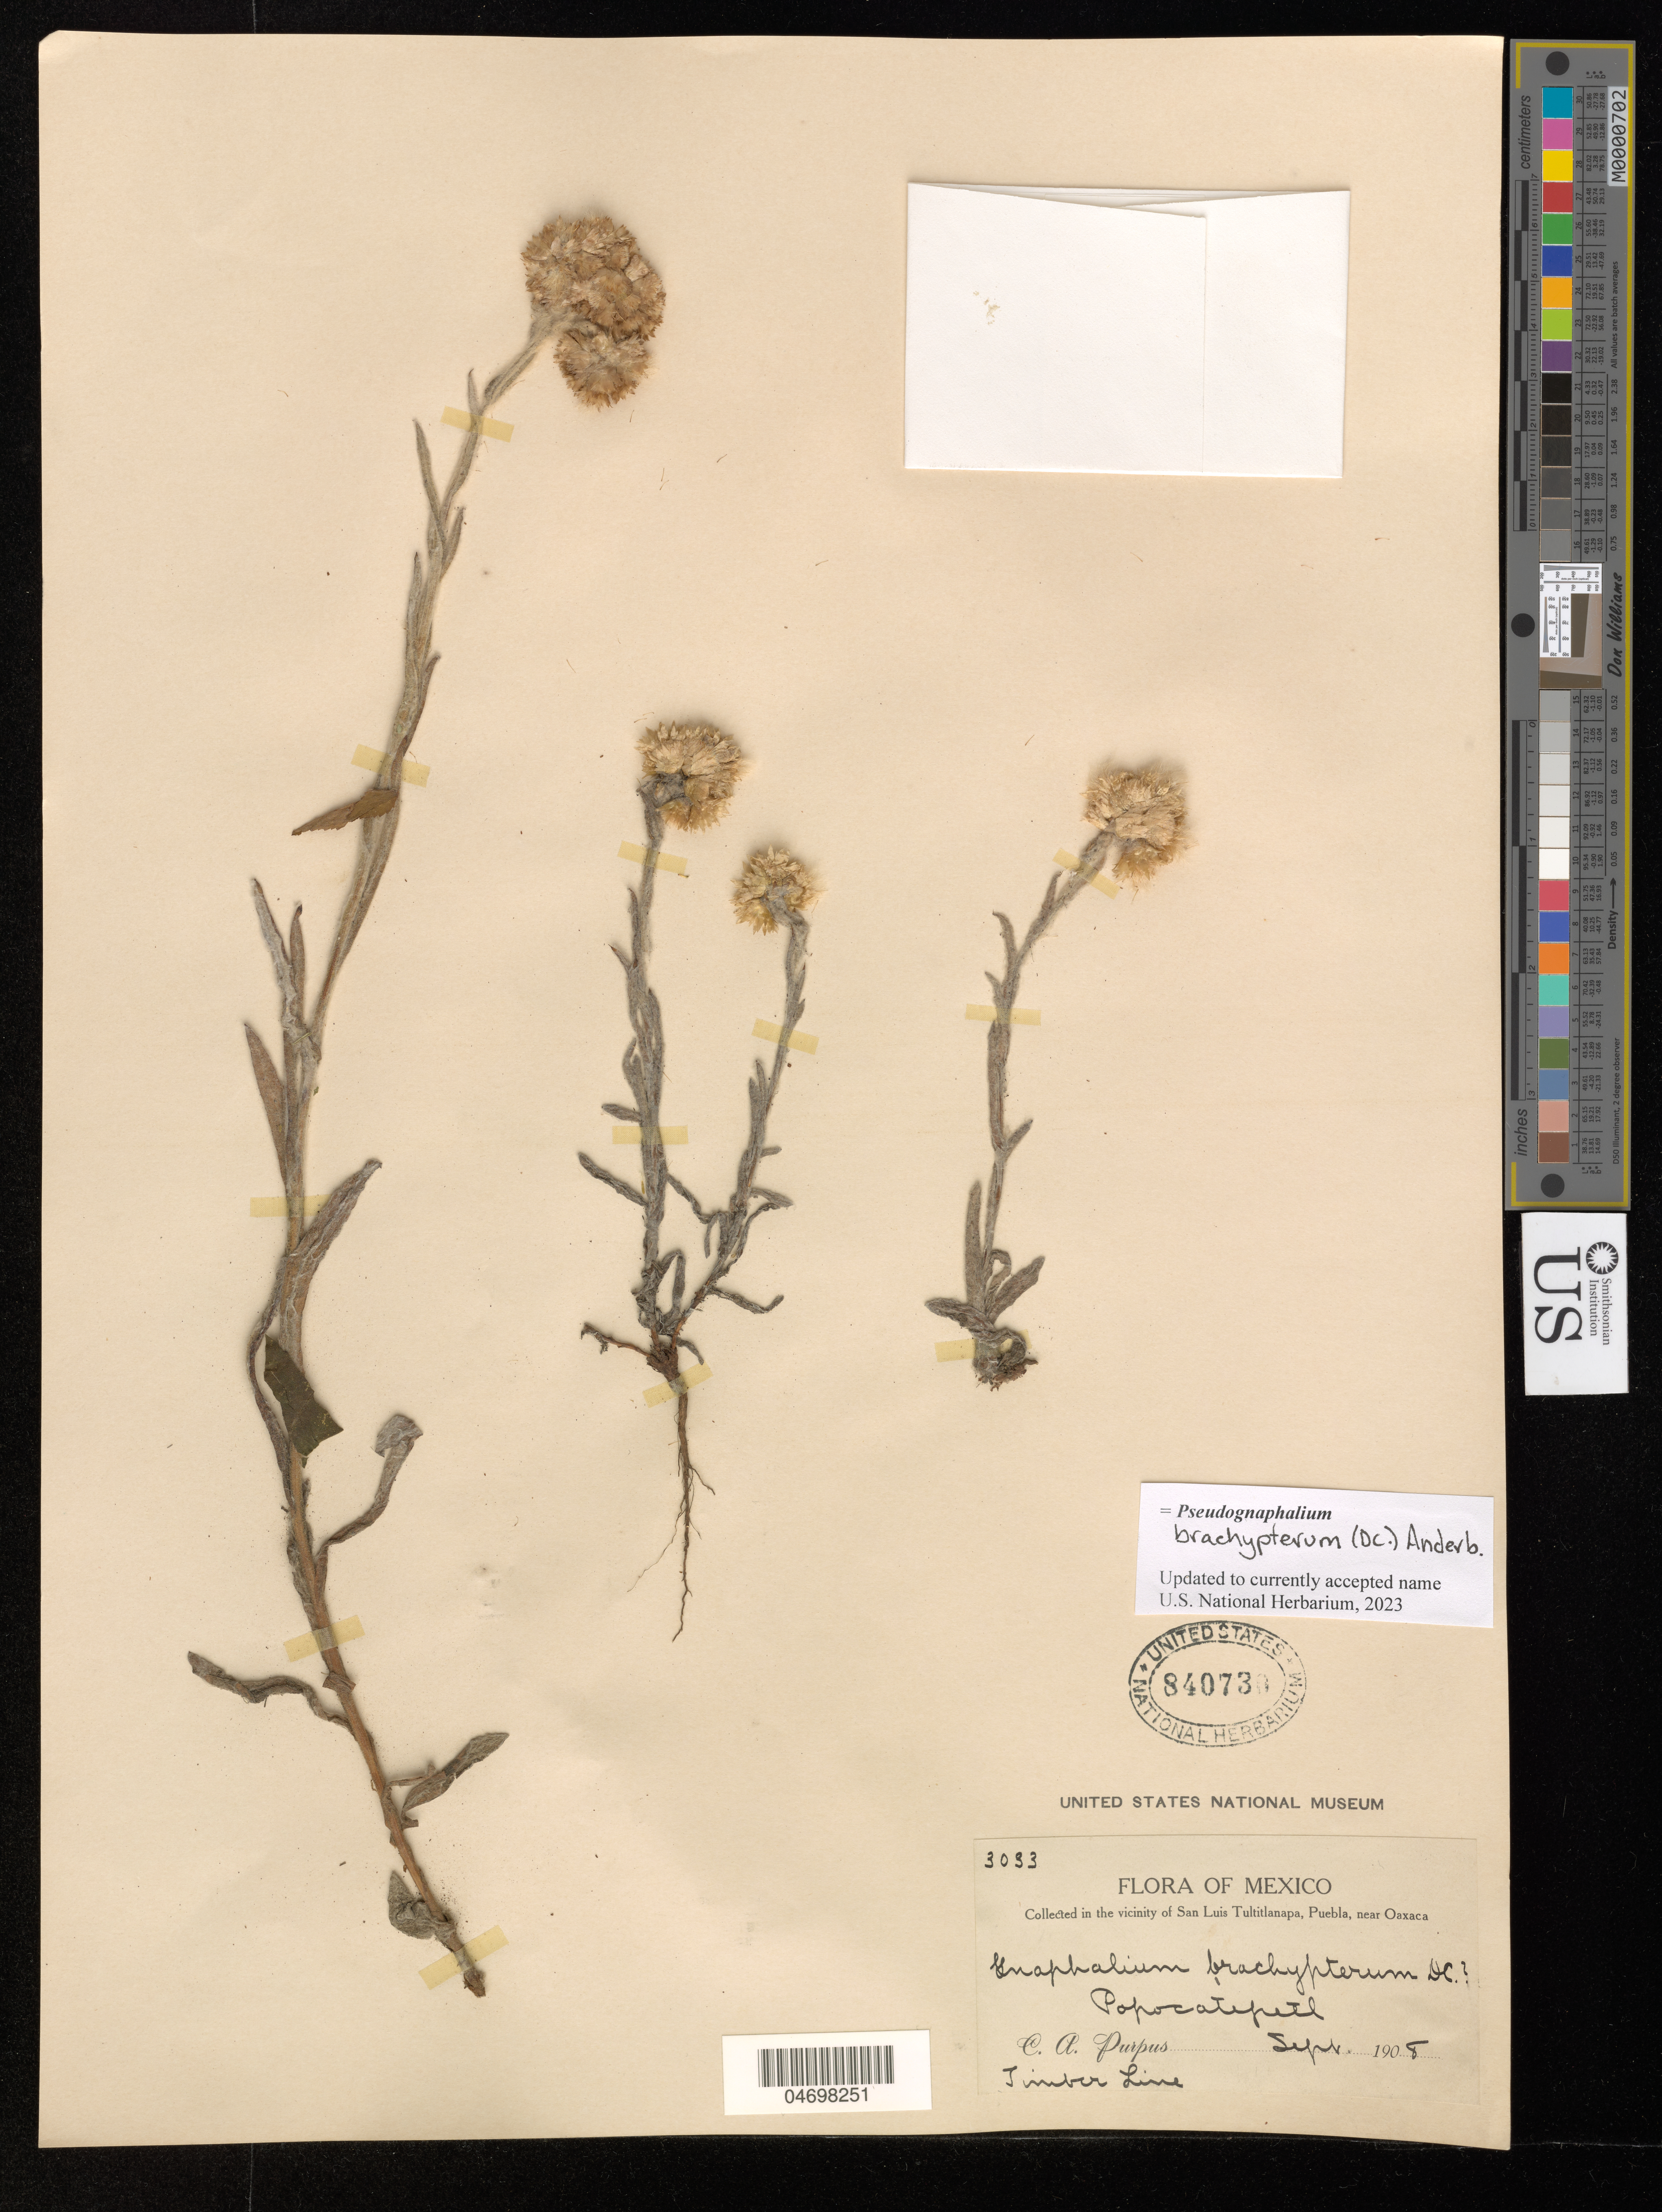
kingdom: Plantae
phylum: Tracheophyta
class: Magnoliopsida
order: Asterales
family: Asteraceae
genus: Pseudognaphalium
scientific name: Pseudognaphalium brachypterum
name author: (DC.) Anderb.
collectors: C. A. Purpus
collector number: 3033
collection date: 1908-09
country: Mexico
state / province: Puebla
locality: Popocatepetl; vic. of San Luis Tultitlanapa, near Oaxaca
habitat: Timber line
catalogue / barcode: US 840730